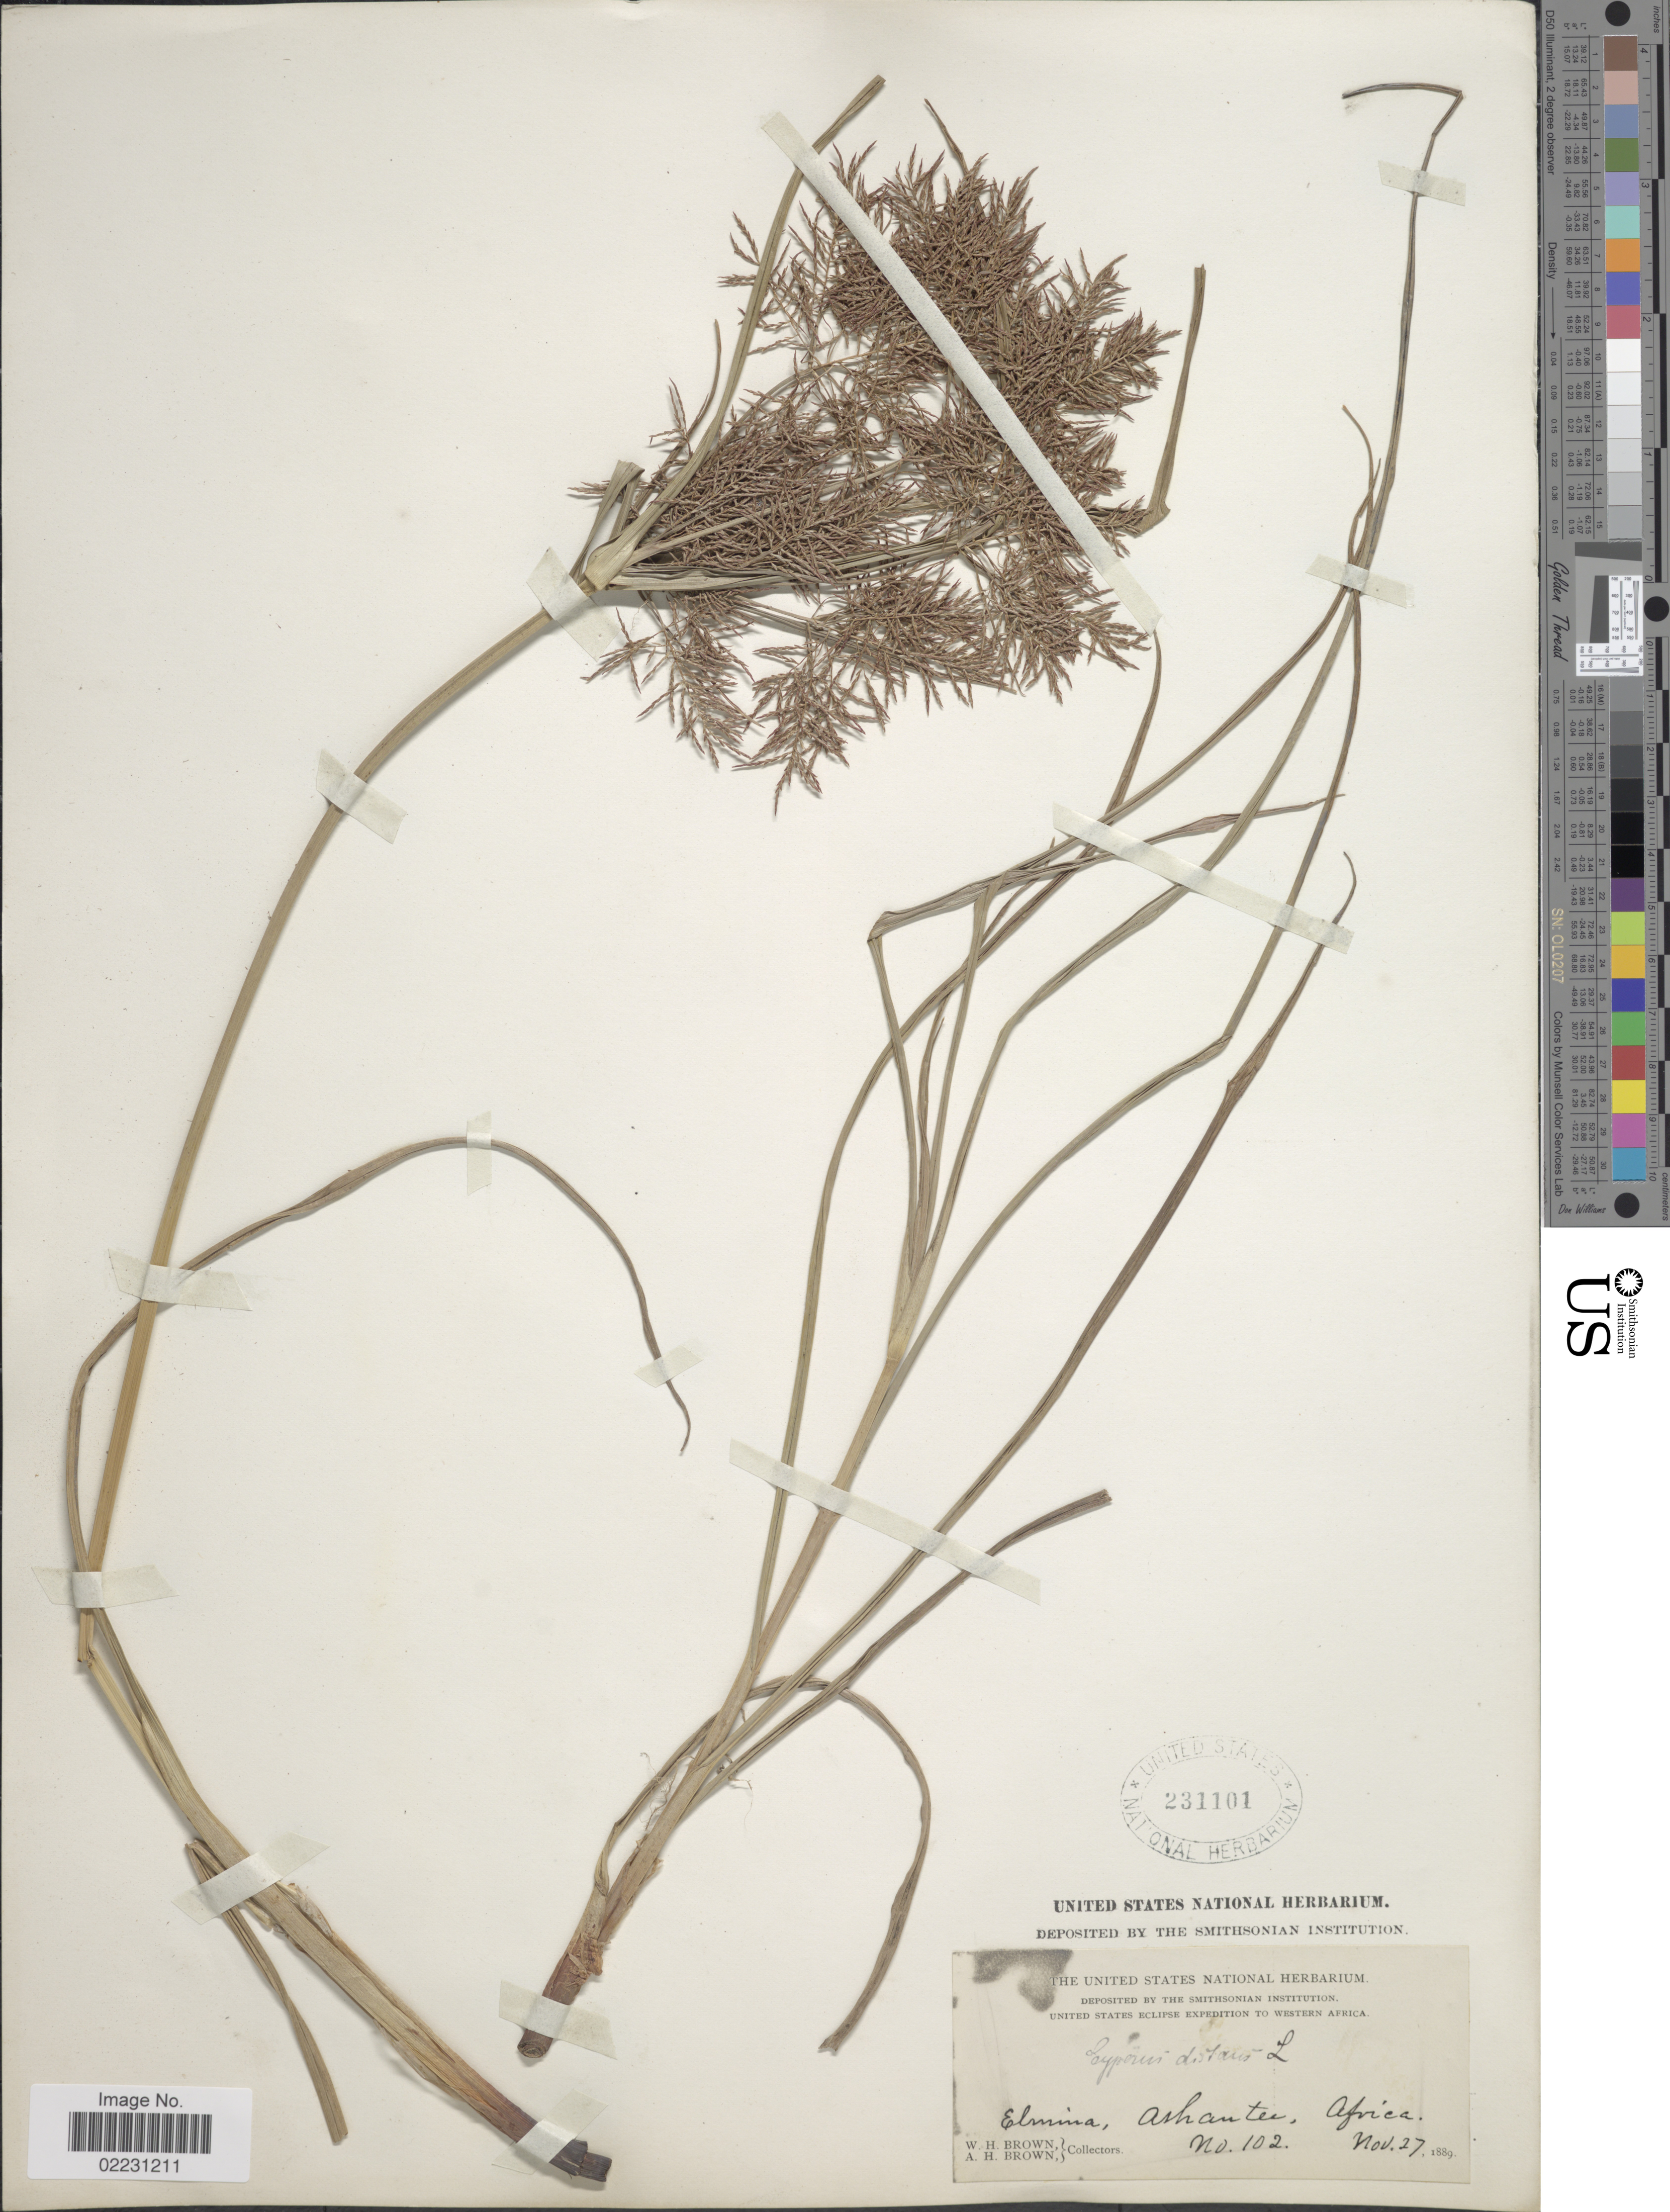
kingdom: Plantae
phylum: Tracheophyta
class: Liliopsida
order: Poales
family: Cyperaceae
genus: Cyperus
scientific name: Cyperus distans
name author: L. f.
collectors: W. H. Brown & A. H. Brown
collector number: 102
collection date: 1889-11-27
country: Ghana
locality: Western Africa. Elmina, Ashantee, Africa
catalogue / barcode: US 231101